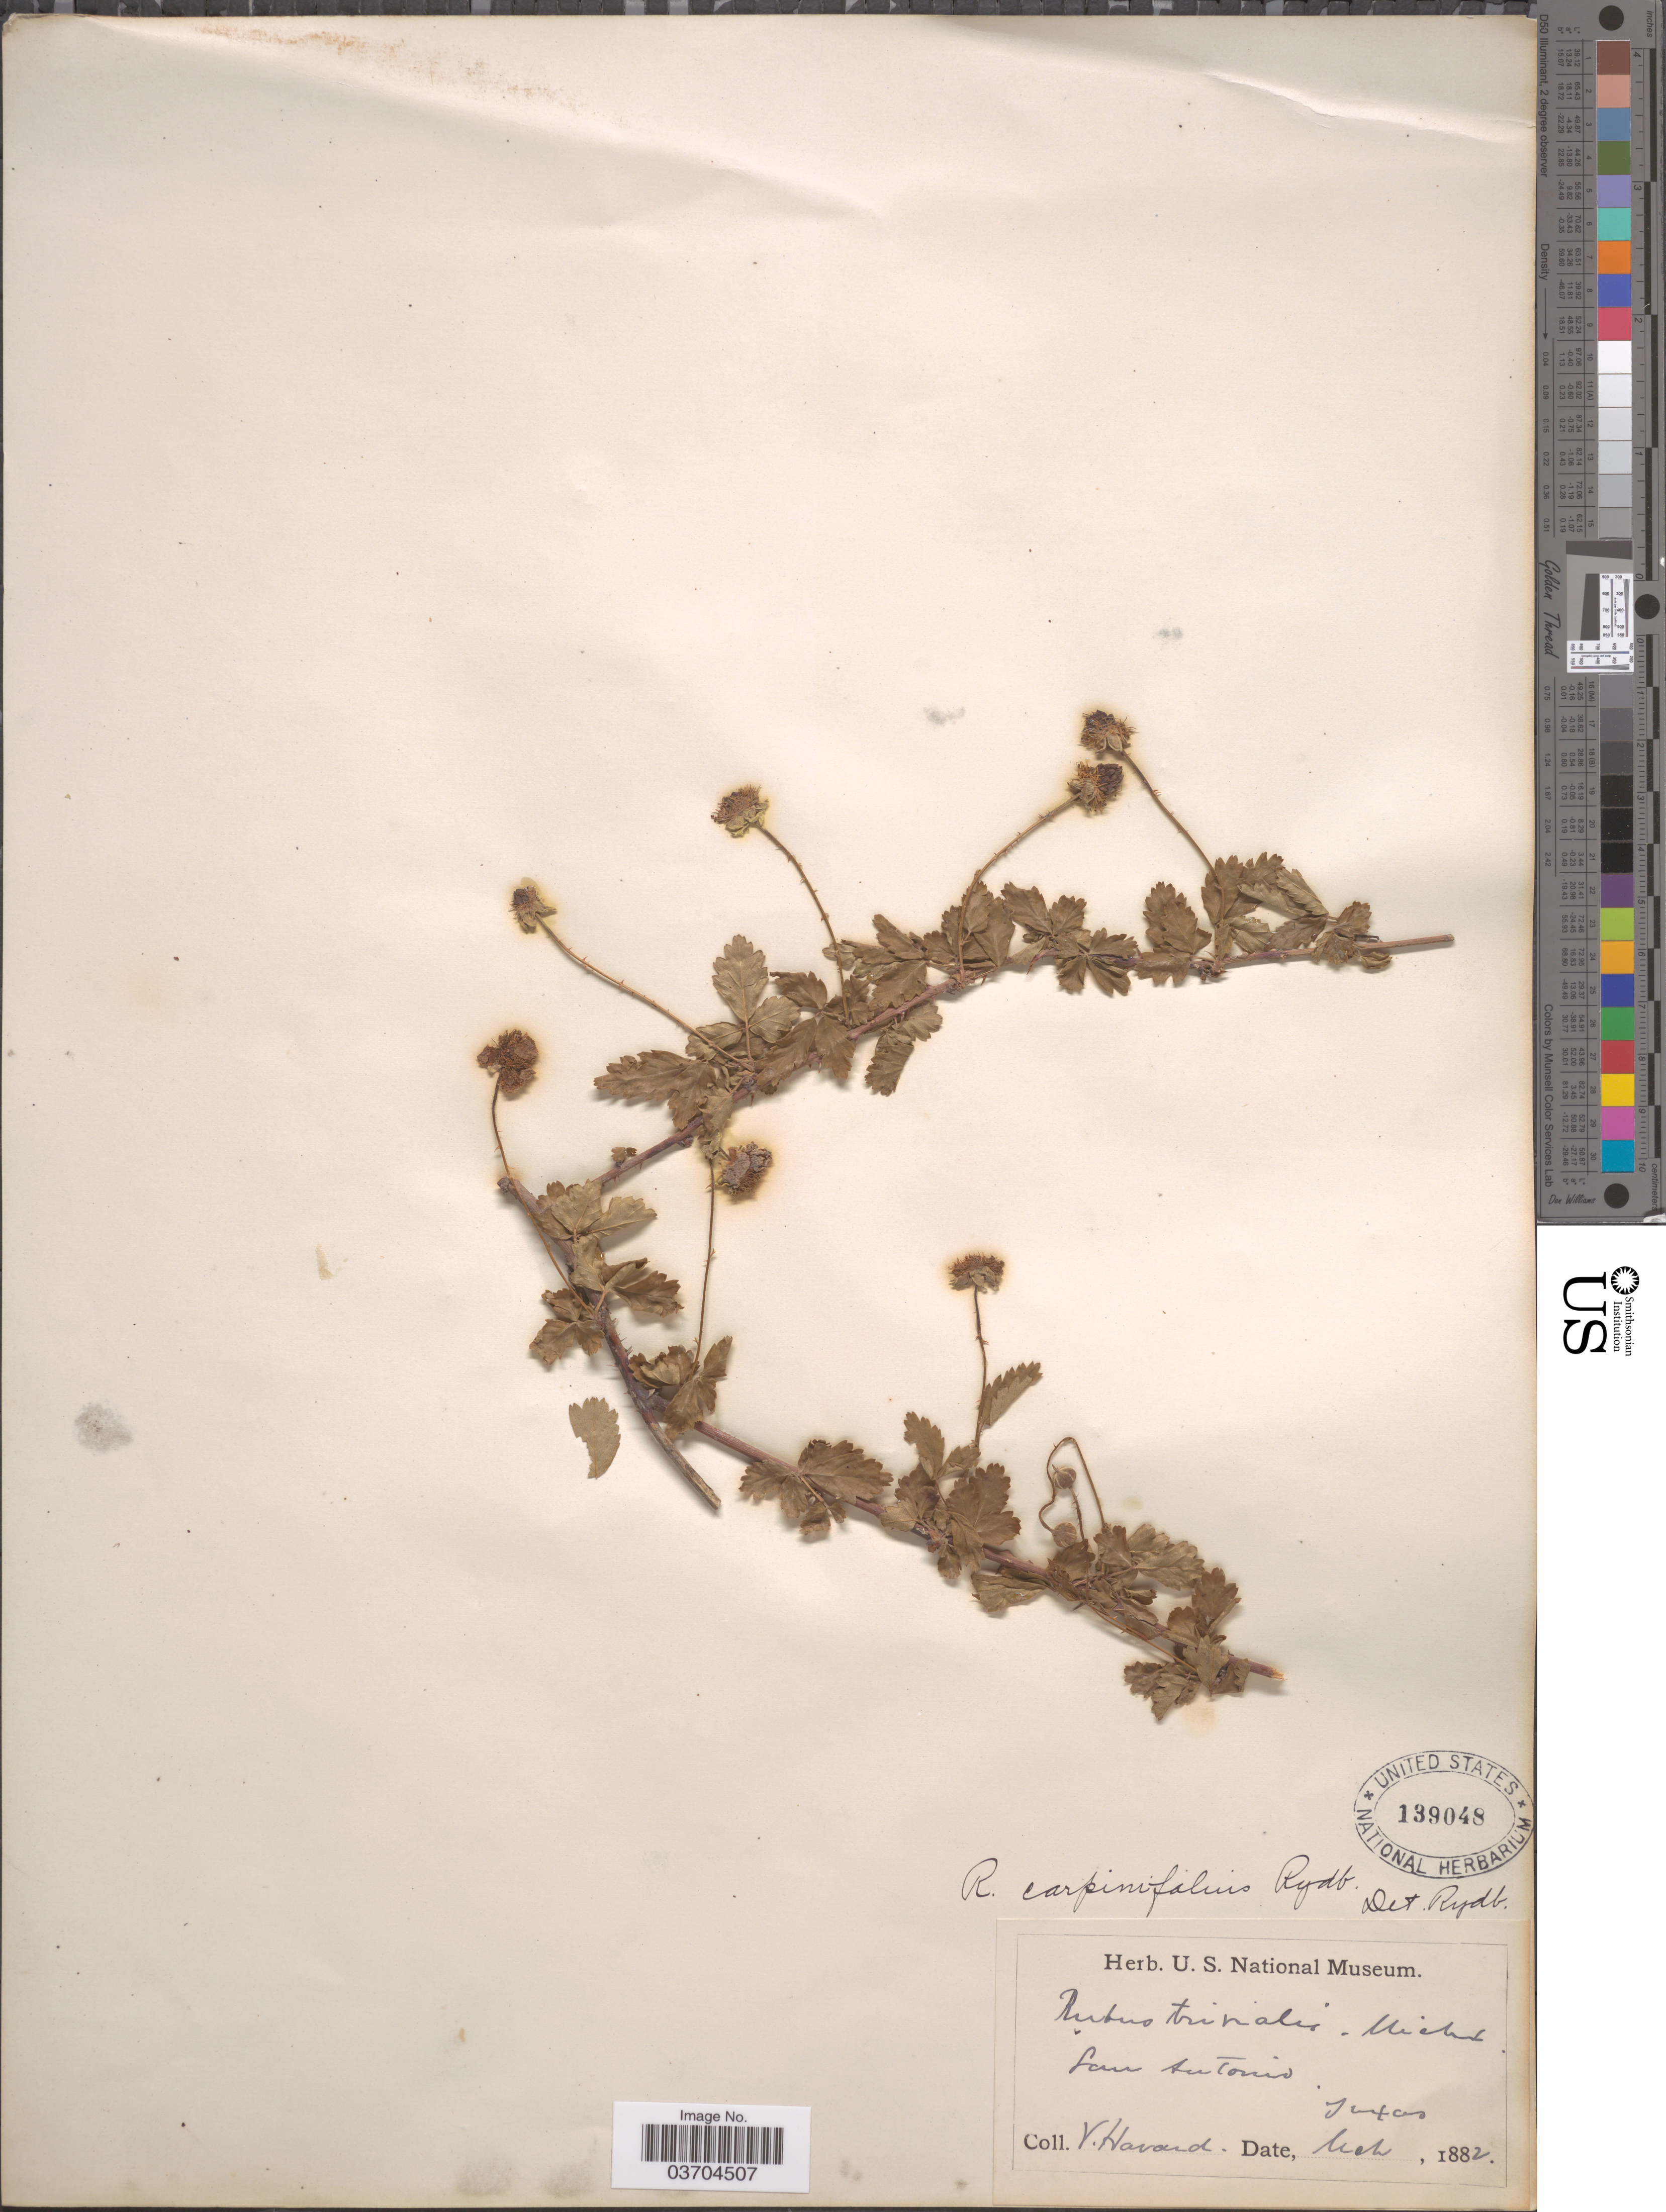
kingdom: Plantae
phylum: Tracheophyta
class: Magnoliopsida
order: Rosales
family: Rosaceae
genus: Rubus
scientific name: Rubus carpinifolius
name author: Rydb.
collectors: V. Harvard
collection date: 1882-03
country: United States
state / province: Texas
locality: San Antonio.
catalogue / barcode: US 139048